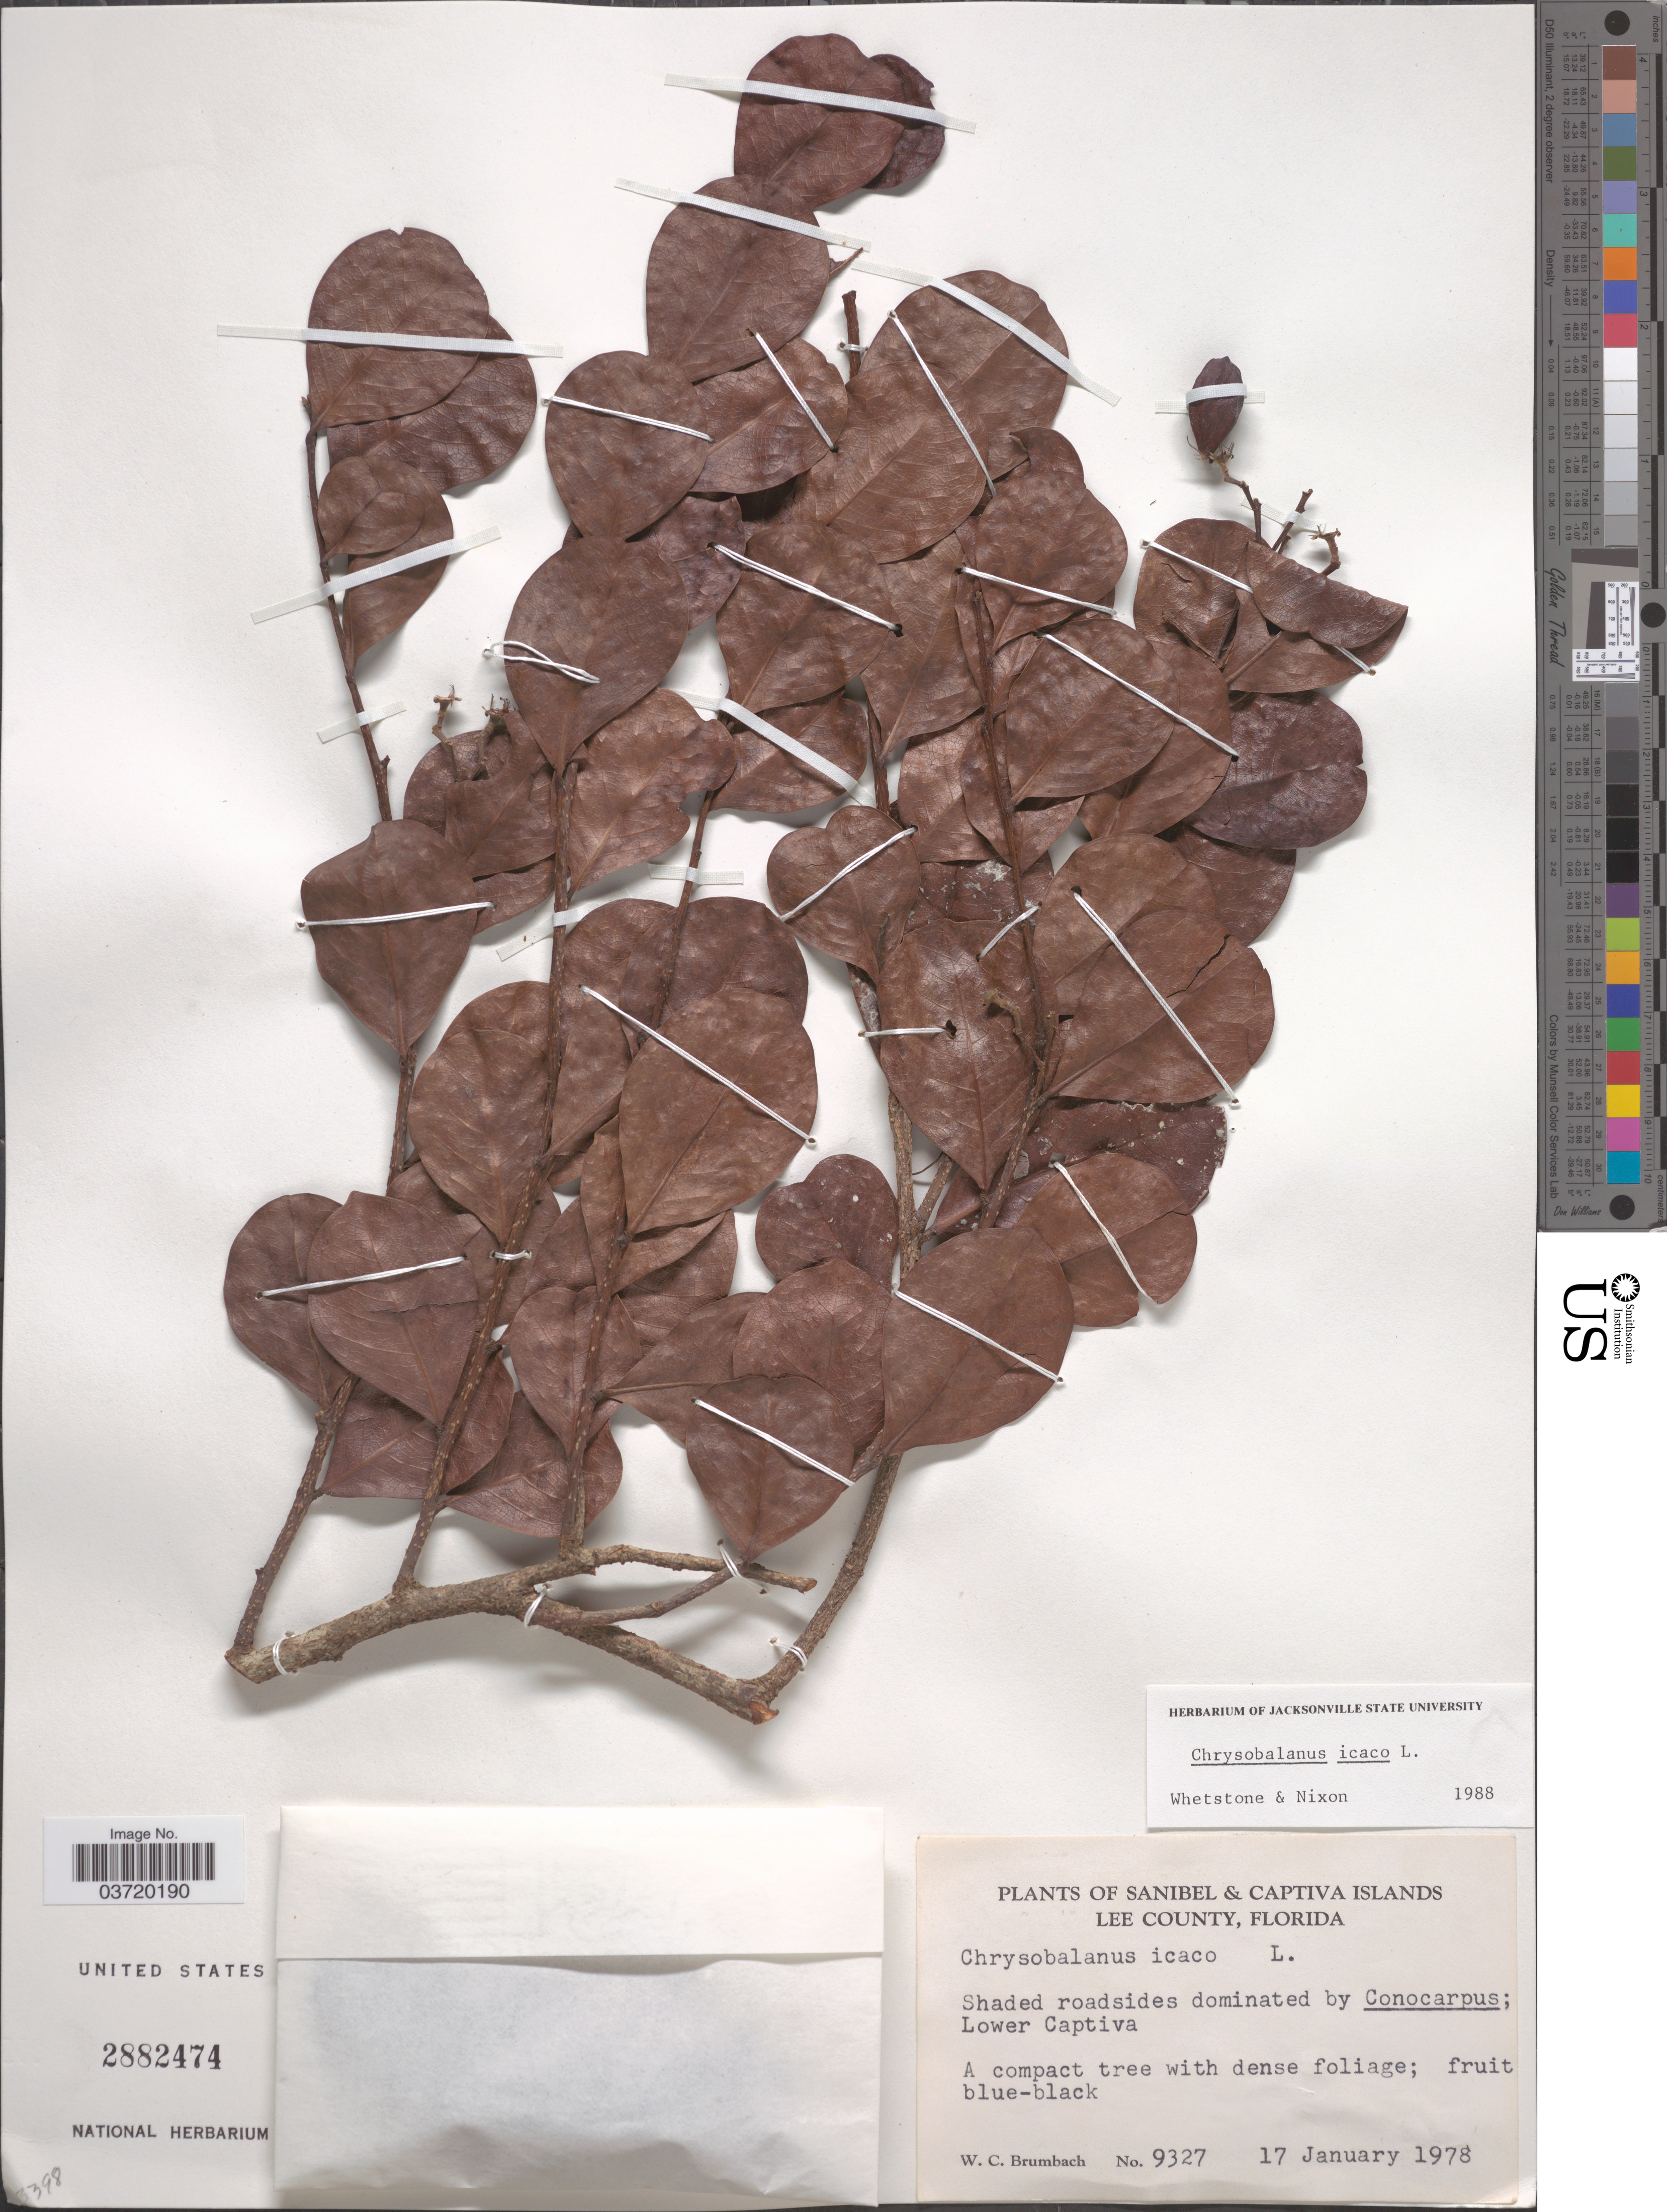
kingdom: Plantae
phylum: Tracheophyta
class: Magnoliopsida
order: Malpighiales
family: Chrysobalanaceae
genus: Chrysobalanus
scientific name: Chrysobalanus icaco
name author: L.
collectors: W. C. Brumbach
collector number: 9327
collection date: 1978-01-17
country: United States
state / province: Florida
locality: Sanibel & Captiva Islands. Lee County.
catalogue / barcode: US 2882474